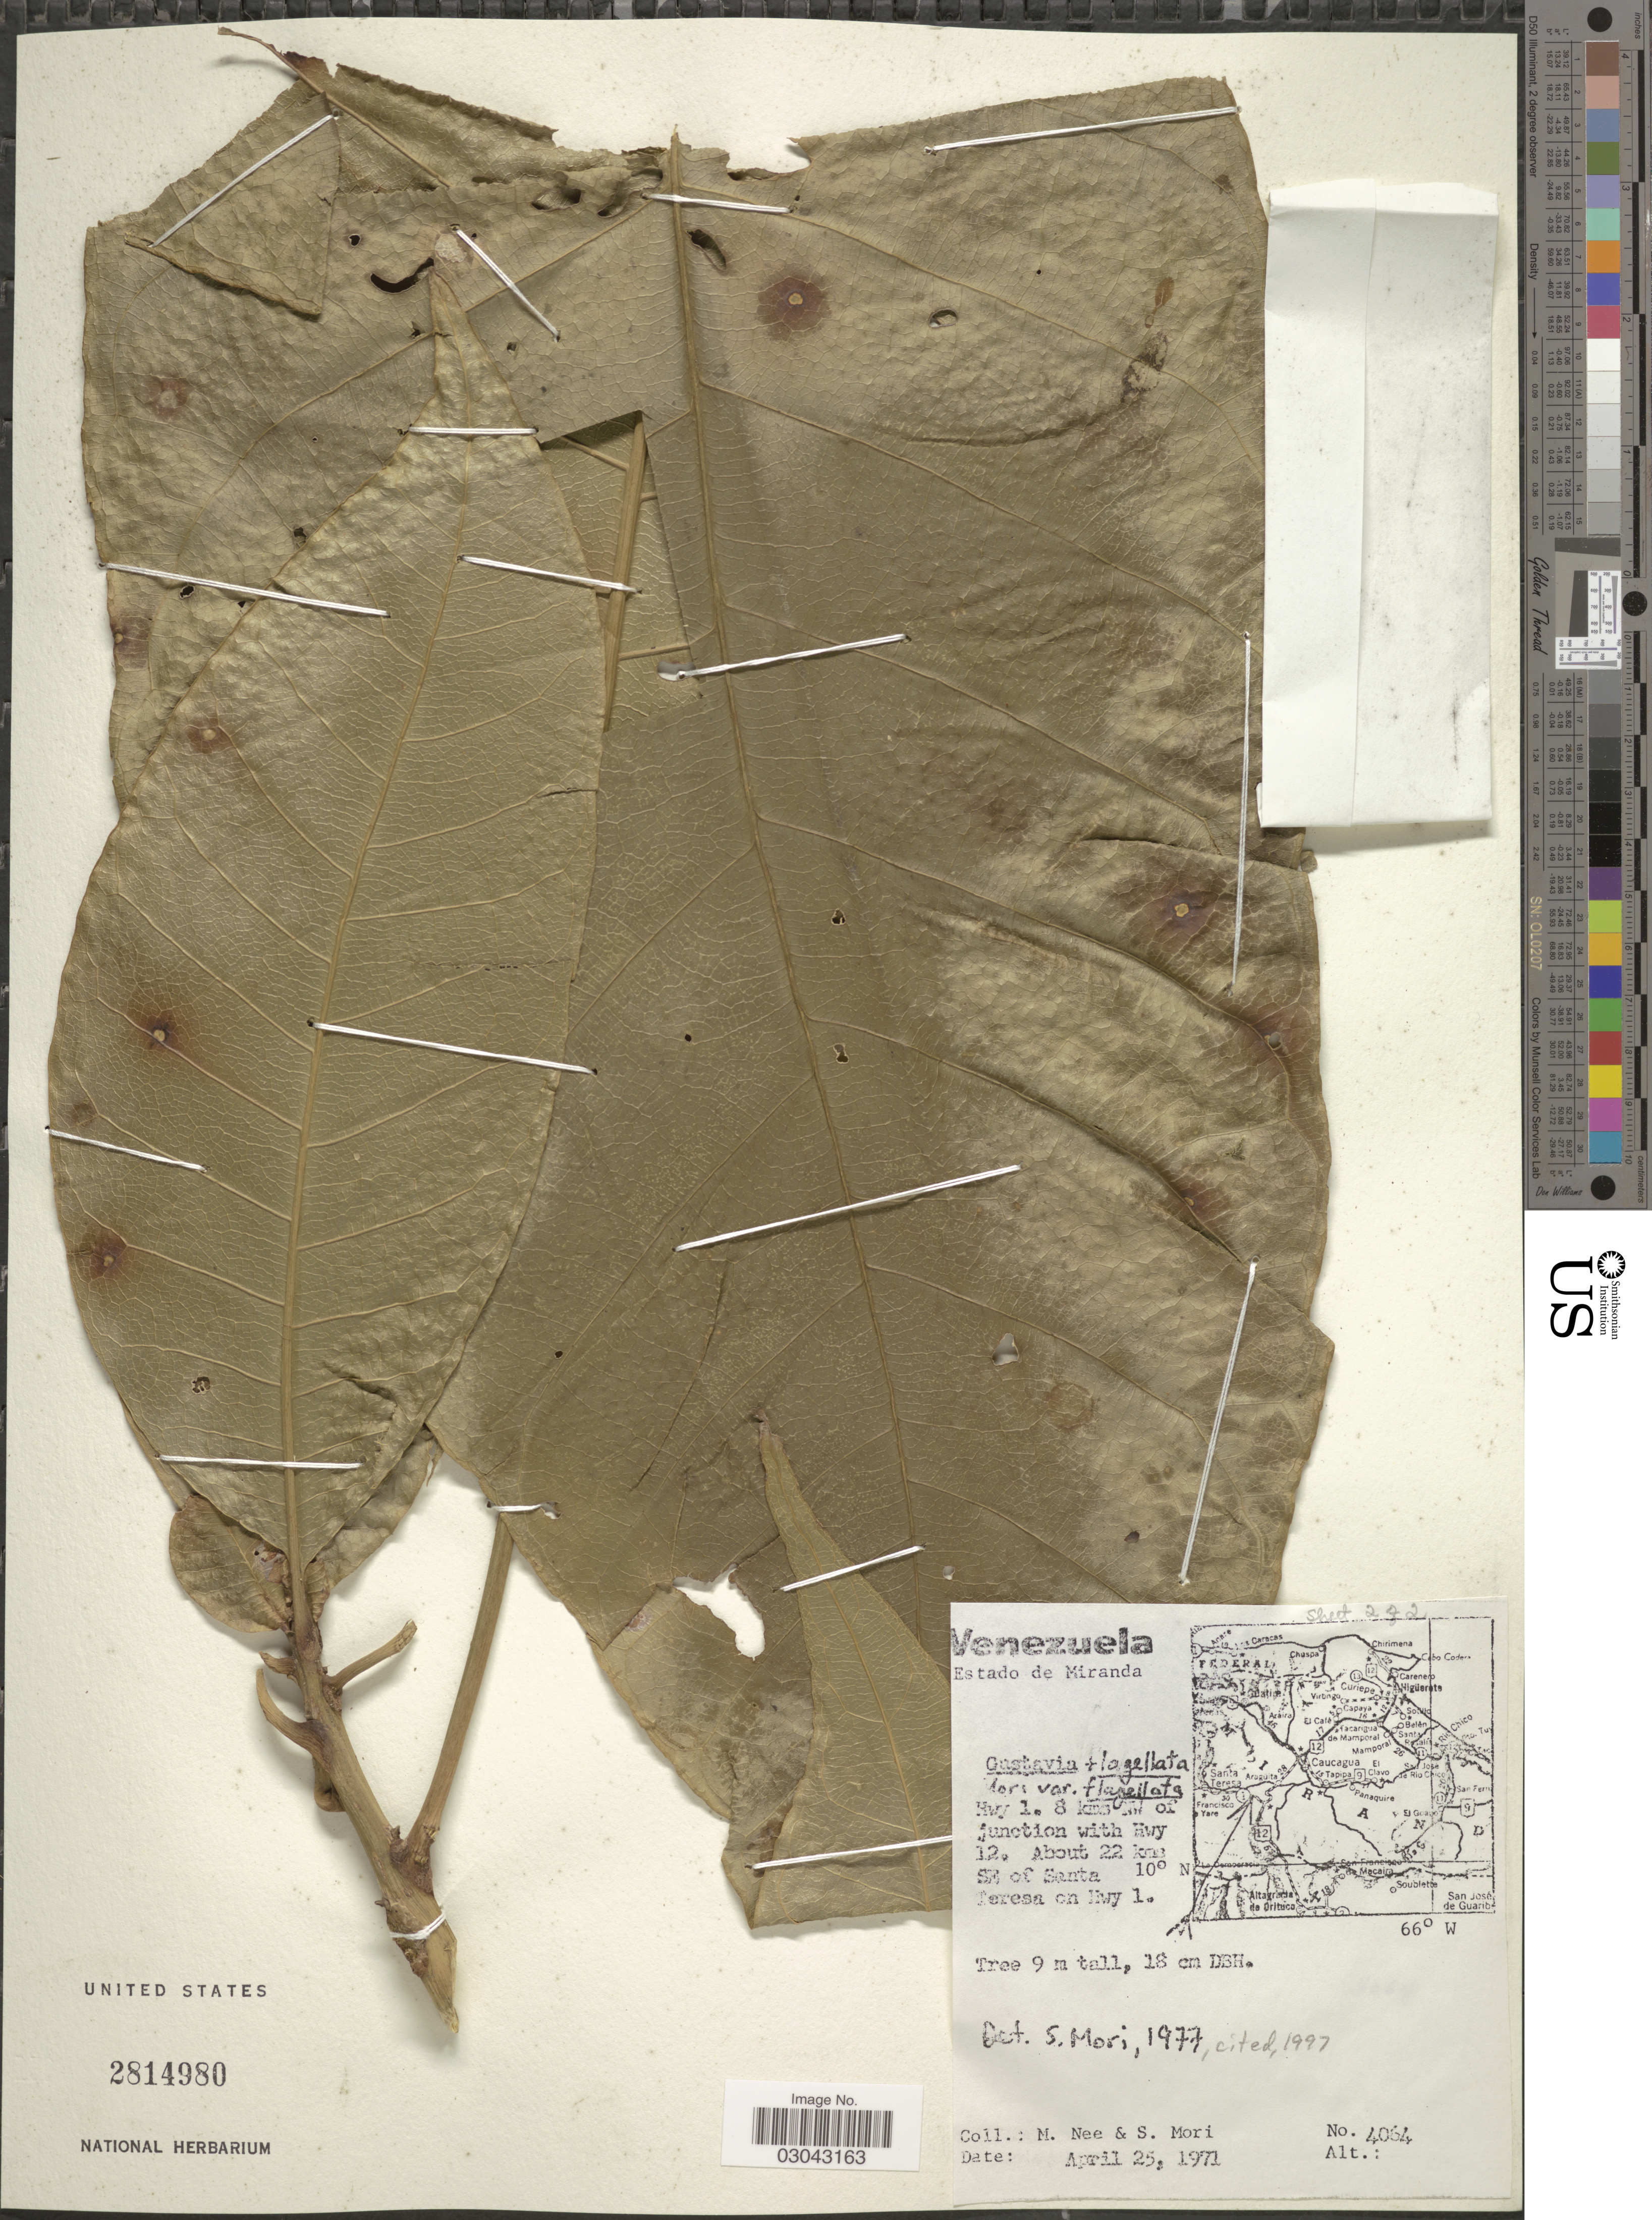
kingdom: Plantae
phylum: Tracheophyta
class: Magnoliopsida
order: Ericales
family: Lecythidaceae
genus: Gustavia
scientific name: Gustavia flagellata var. flagellata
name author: S.A. Mori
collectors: M. Nee & S. Mori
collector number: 4064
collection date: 1971-04-25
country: Venezuela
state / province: Miranda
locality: Hwy. 1.8 kms NW of junction with Hwy 12. About 22 kms SE of Santa Teresa on Hwy 1.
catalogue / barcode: US 2814980